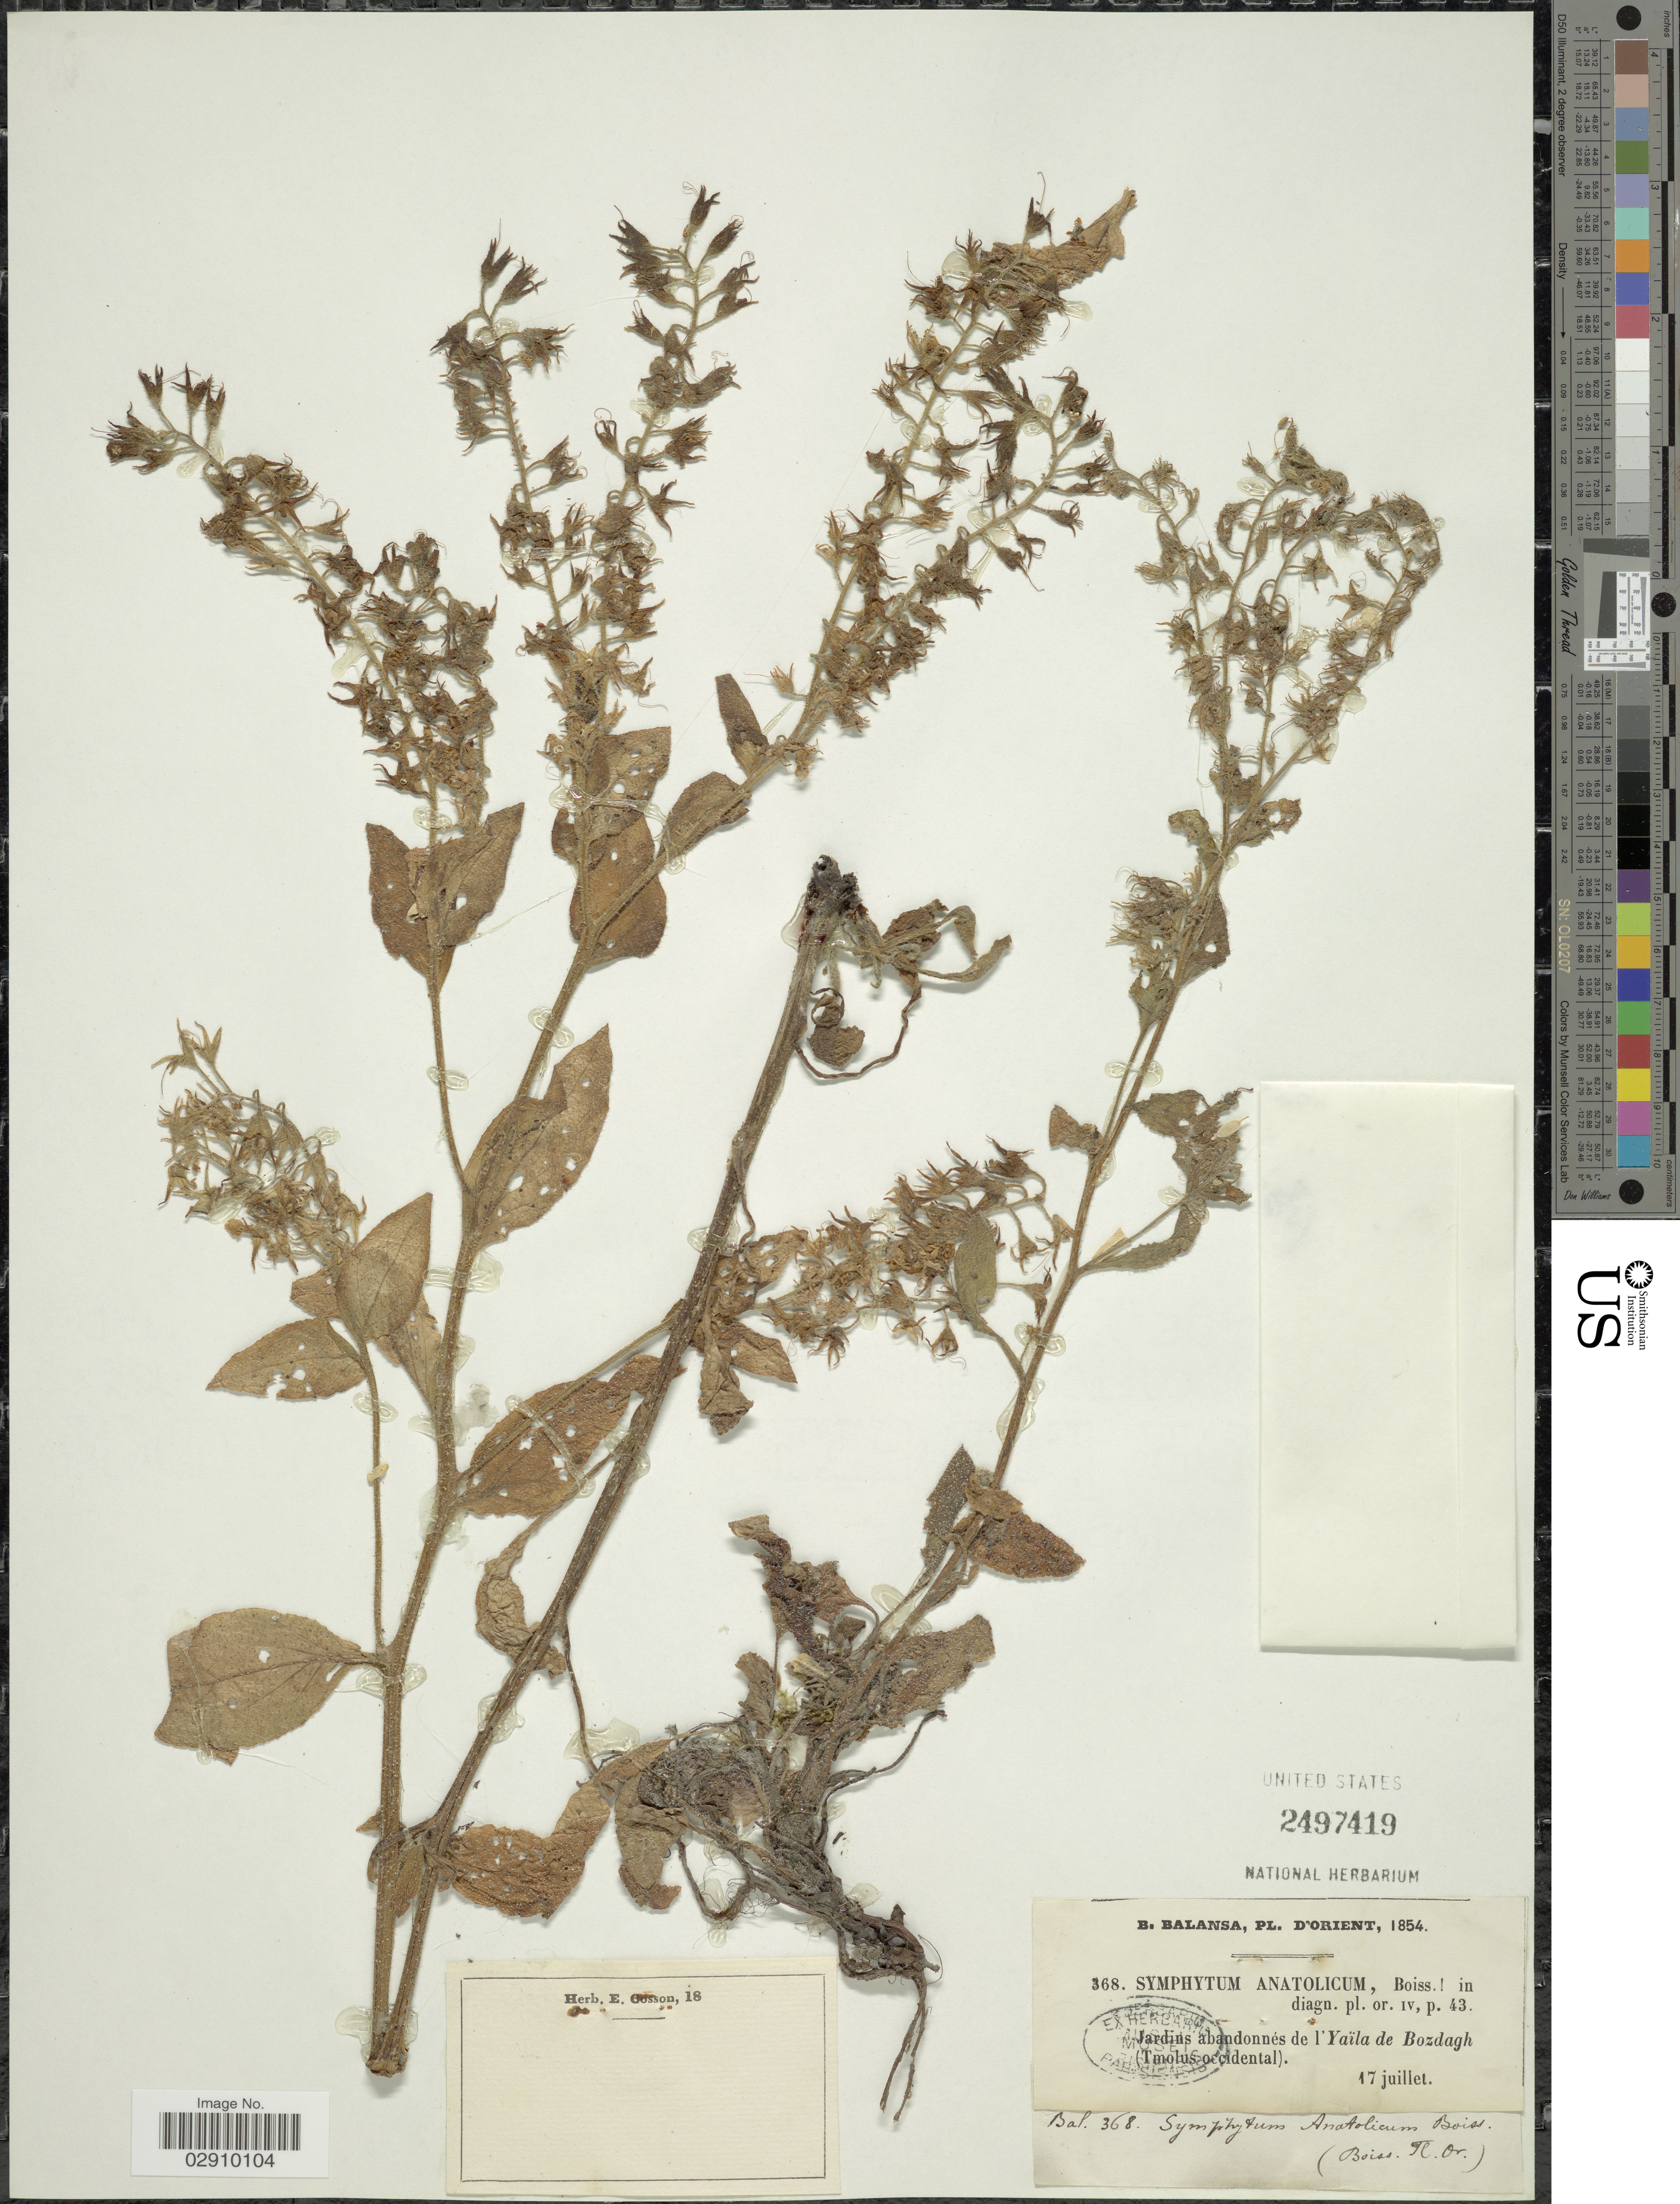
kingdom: Plantae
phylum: Tracheophyta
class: Magnoliopsida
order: Boraginales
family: Boraginaceae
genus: Symphytum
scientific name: Symphytum anatolicum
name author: Boiss.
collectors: B. Balansa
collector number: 368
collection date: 1854-07-17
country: Turkey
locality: Pl. D'Orient, Jardins abandonnés de l'Yaïla de Bozdagh (Tmolus occidental).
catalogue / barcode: US 2497419